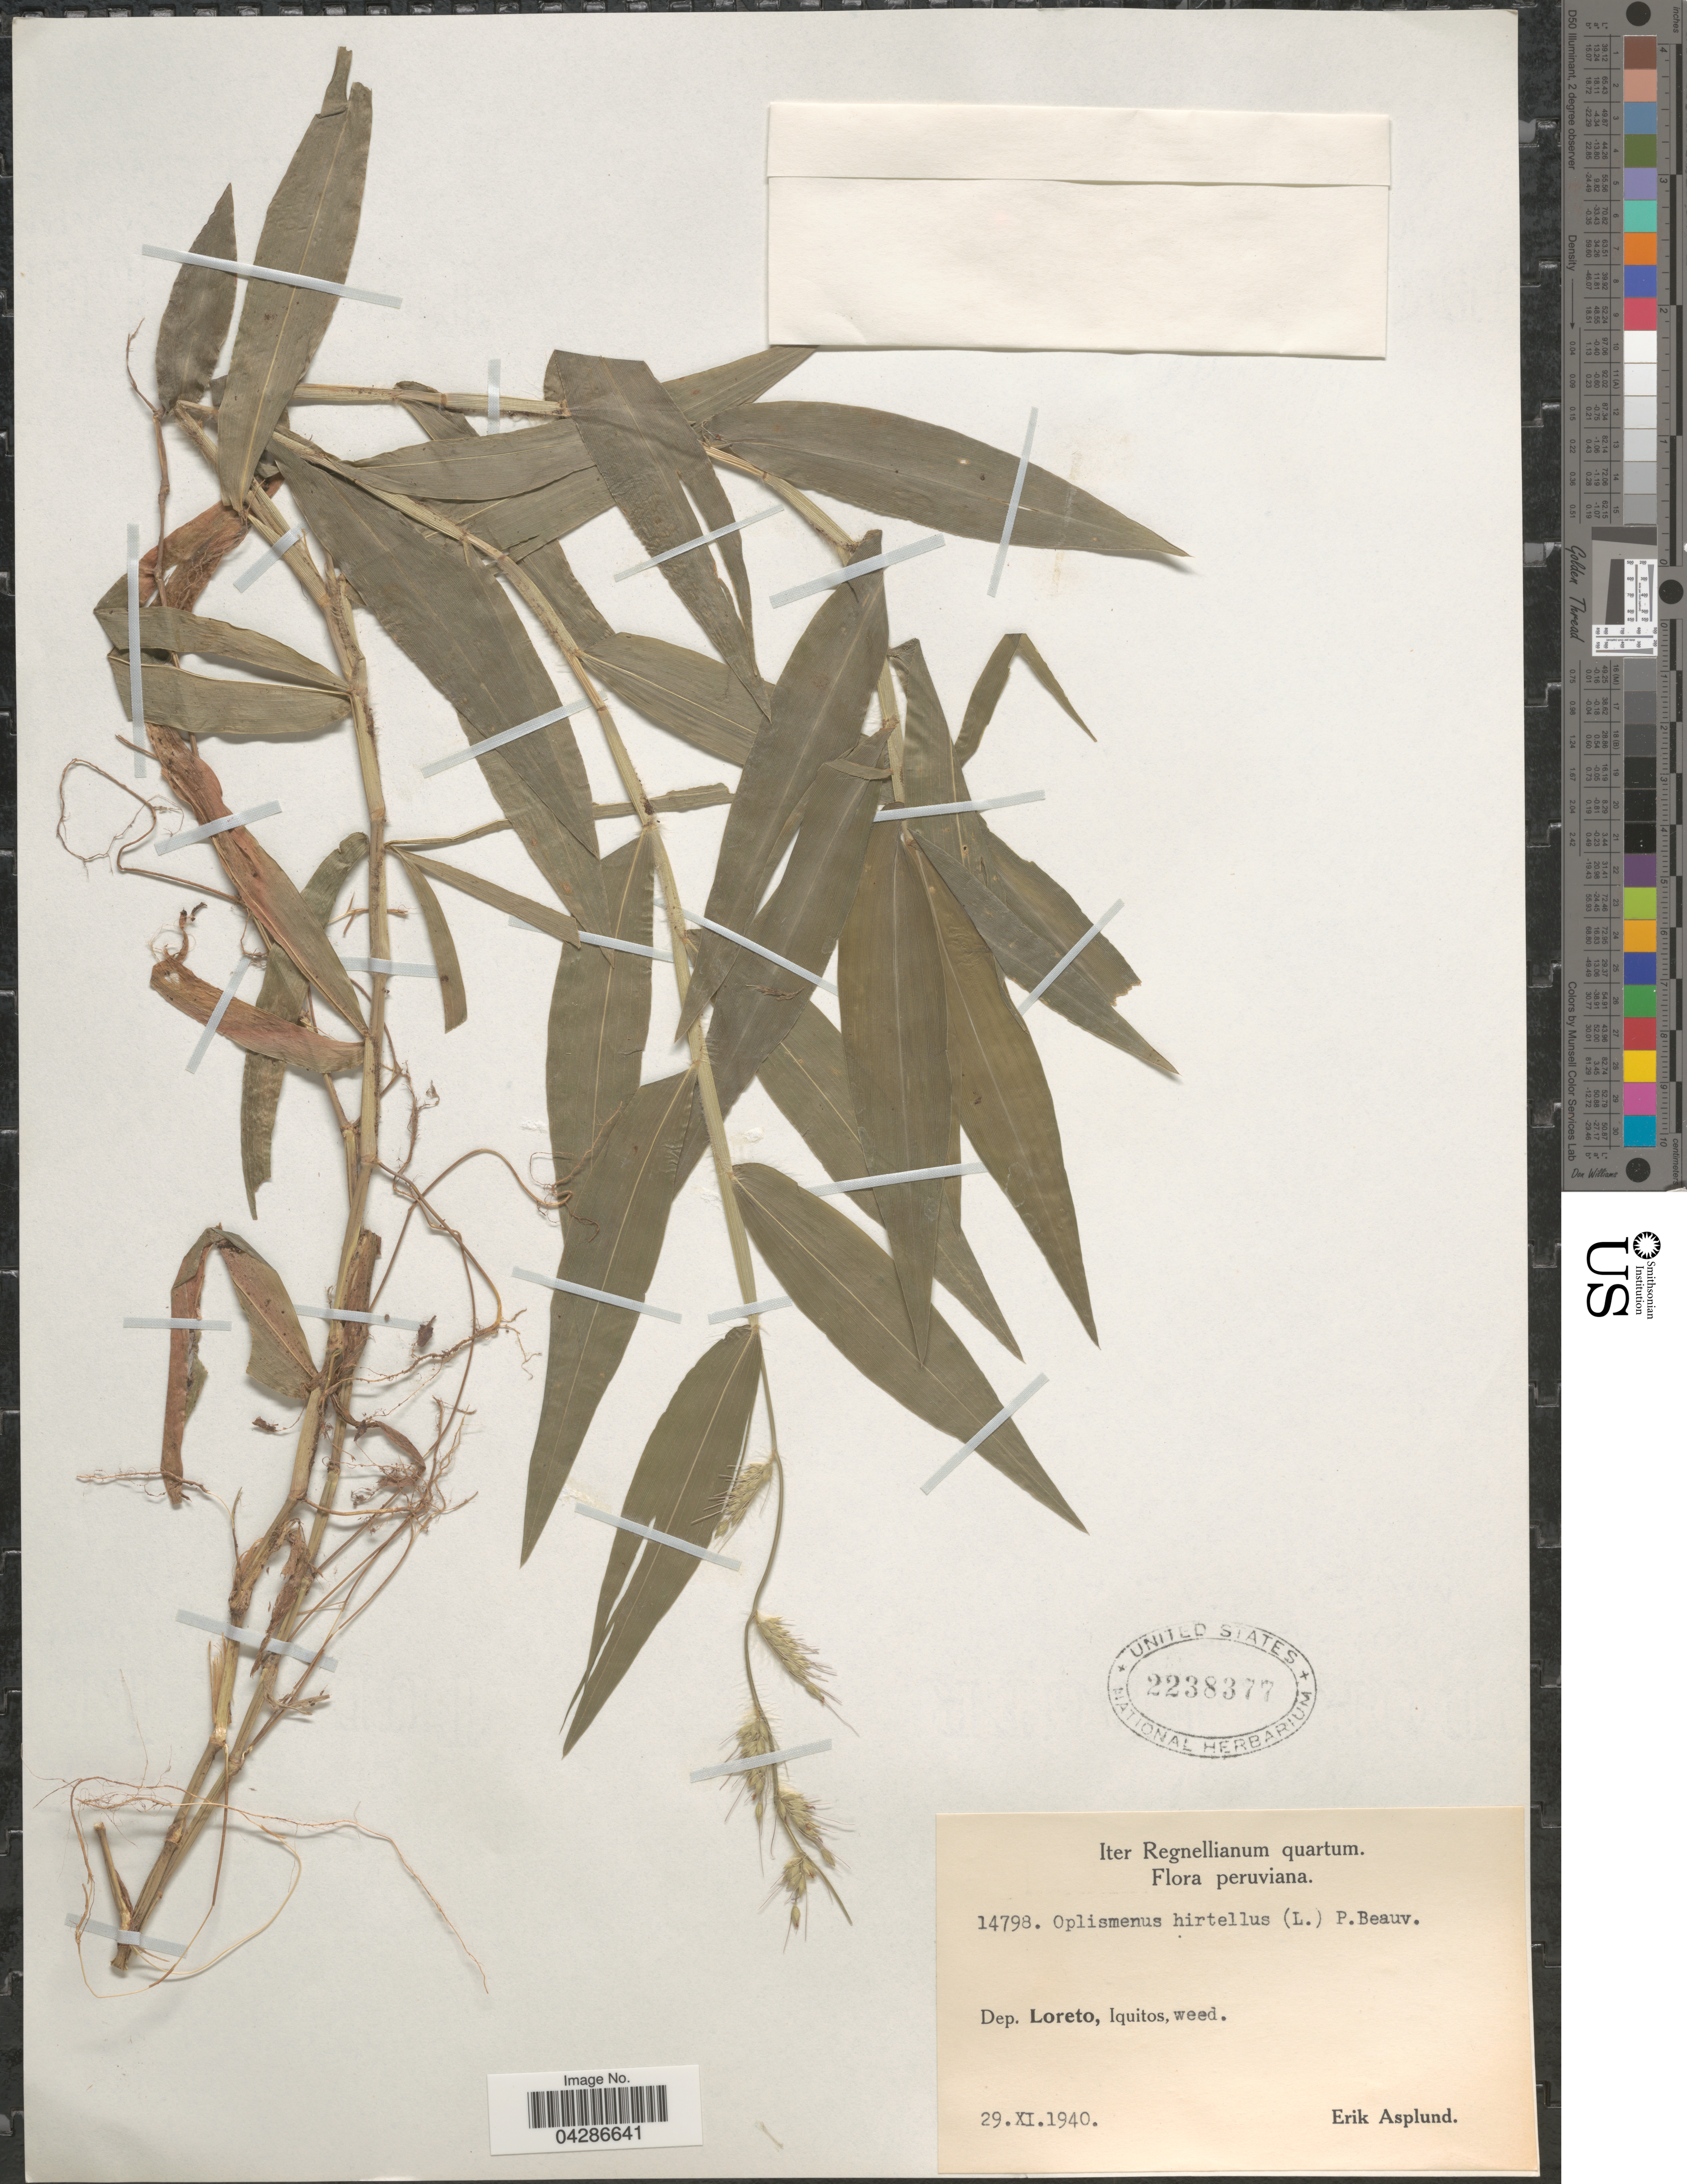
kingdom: Plantae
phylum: Tracheophyta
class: Liliopsida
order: Poales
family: Poaceae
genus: Oplismenus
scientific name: Oplismenus hirtellus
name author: (L.) P. Beauv.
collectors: E. Asplund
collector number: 14798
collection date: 1940-11-29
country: Peru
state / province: Loreto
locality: Iter Regnellianum quartum. Dep. Loreto, Iquitos.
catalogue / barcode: US 2238377